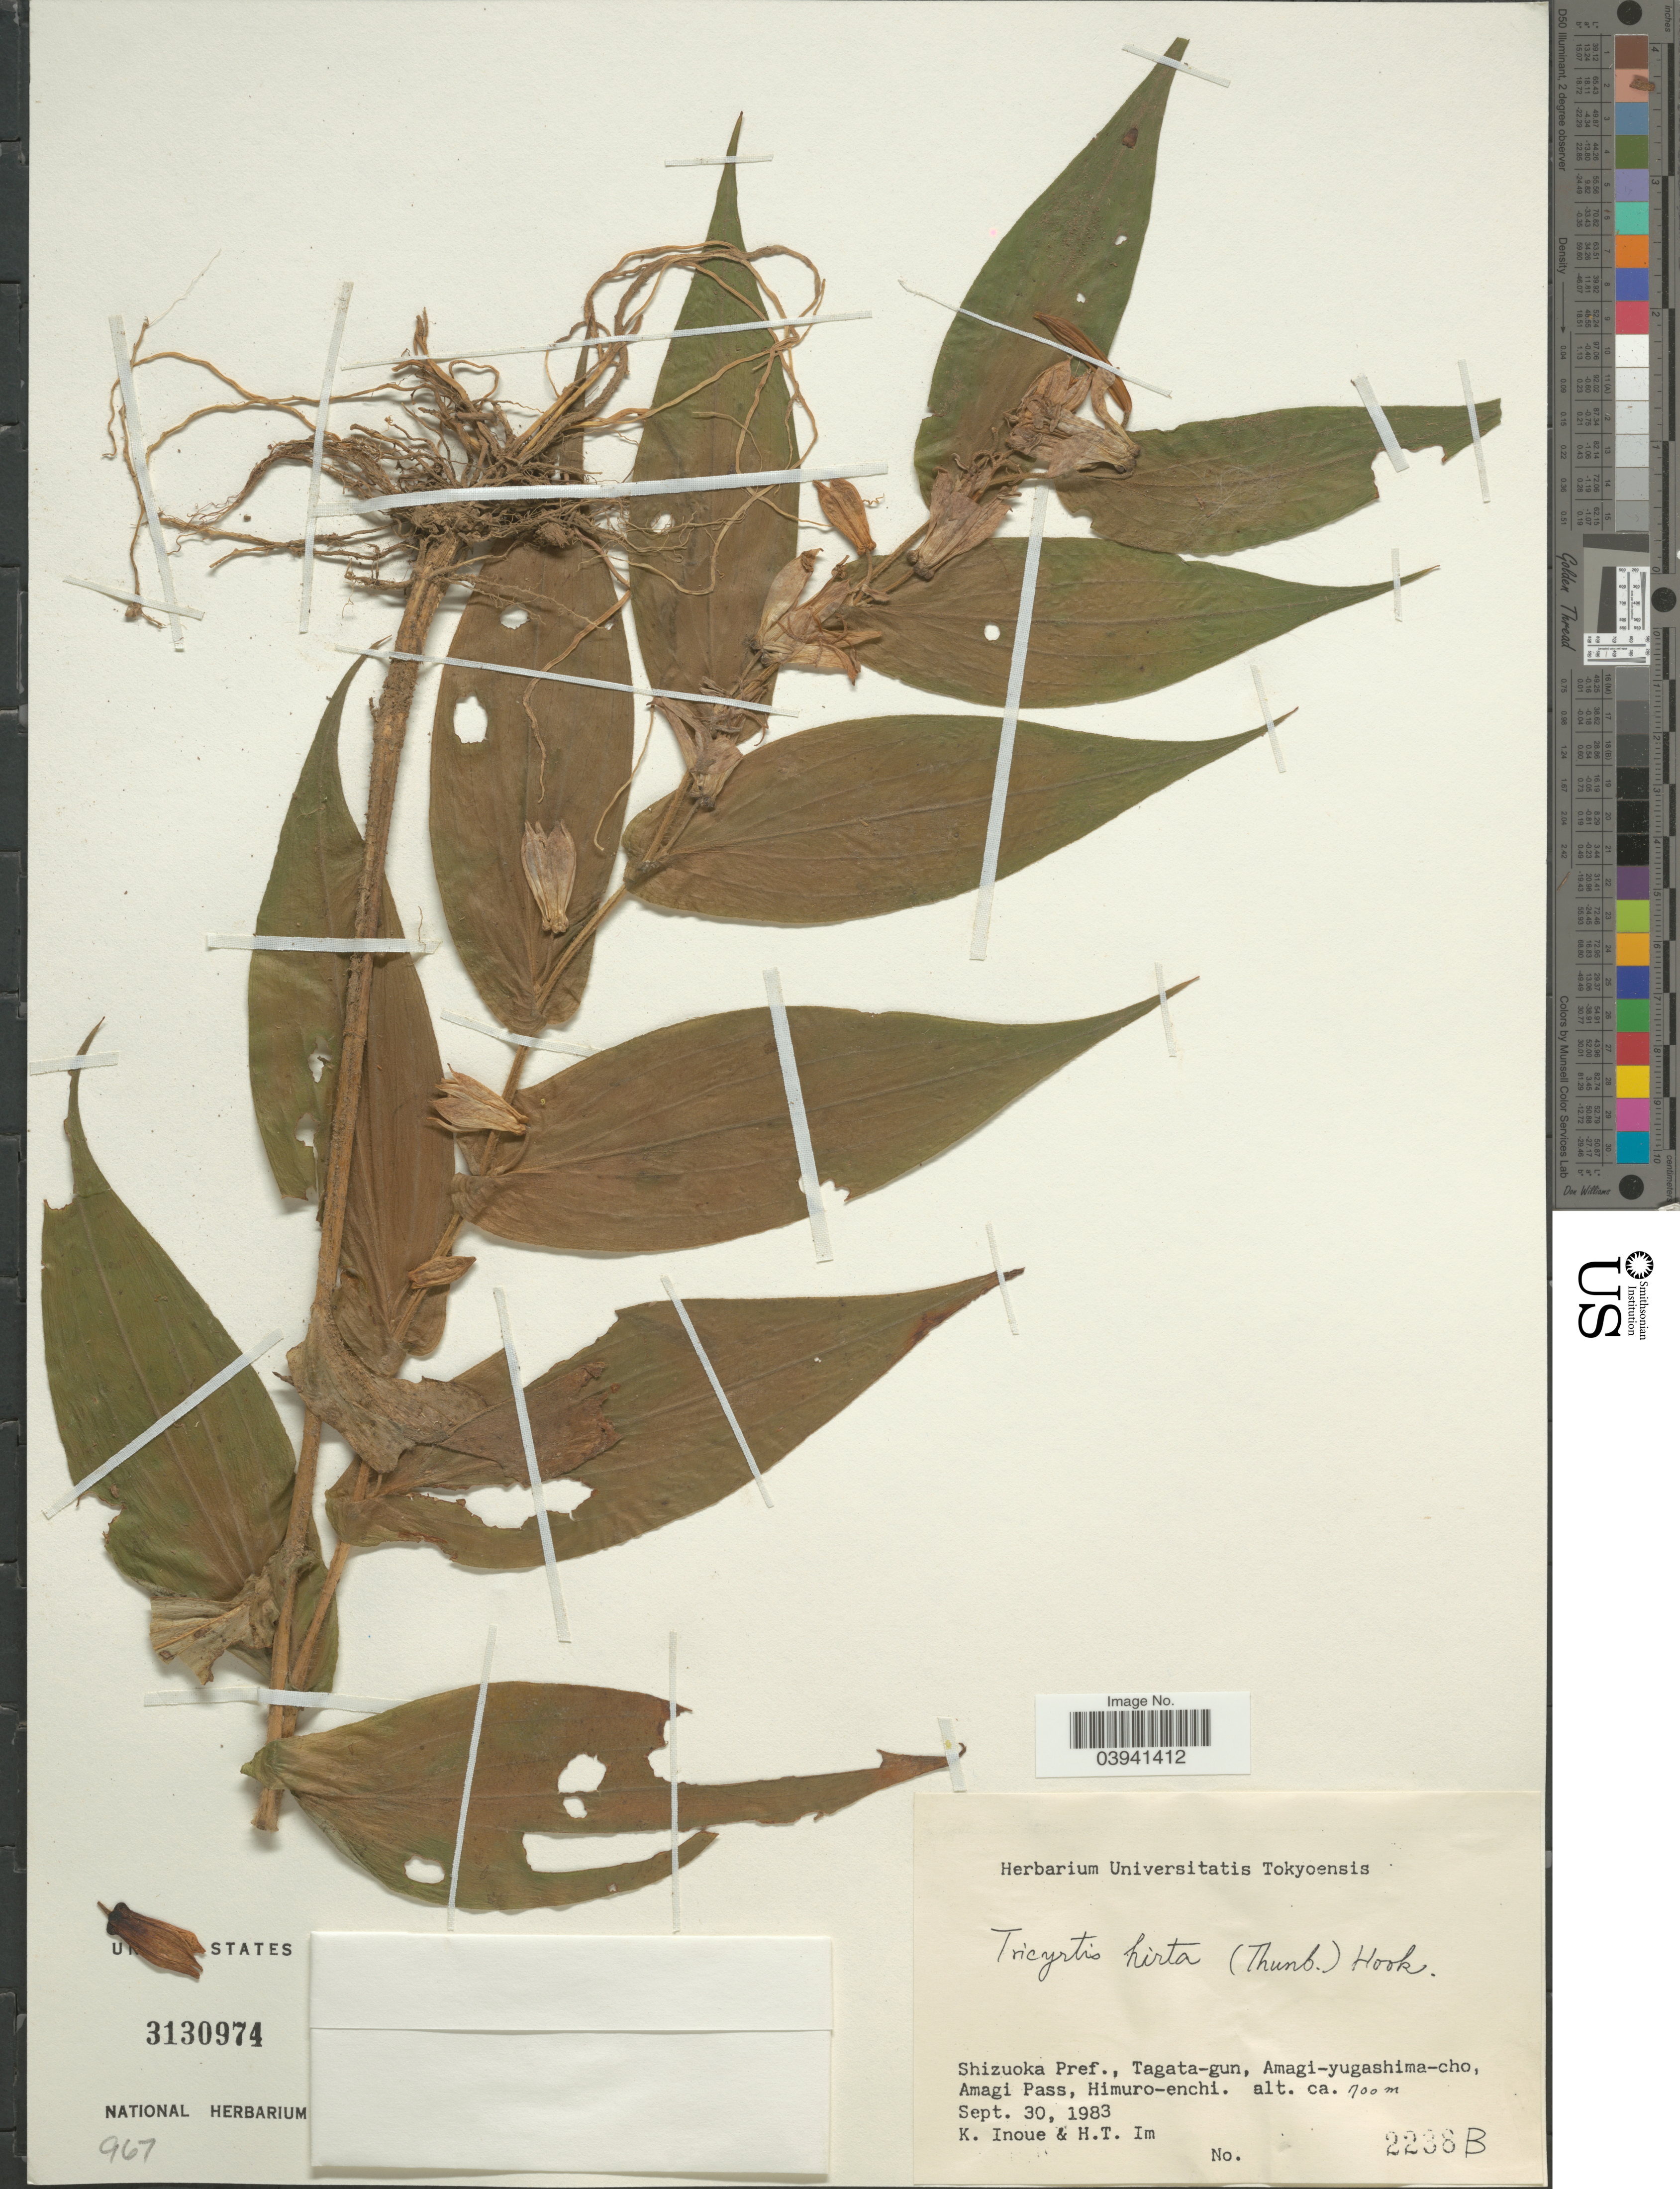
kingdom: Plantae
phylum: Tracheophyta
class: Liliopsida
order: Liliales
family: Liliaceae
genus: Tricyrtis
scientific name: Tricyrtis hirta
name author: (Thunb.) Hook.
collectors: K. Inoue & H. Im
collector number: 2238B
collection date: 1983-09-30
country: Japan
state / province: Sizuoka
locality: Shizuoka Pref., Tagata-gun, Amagi-yugashima-cho, Amagi Pass, Himuro-enchi.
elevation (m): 700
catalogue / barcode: US 3130974